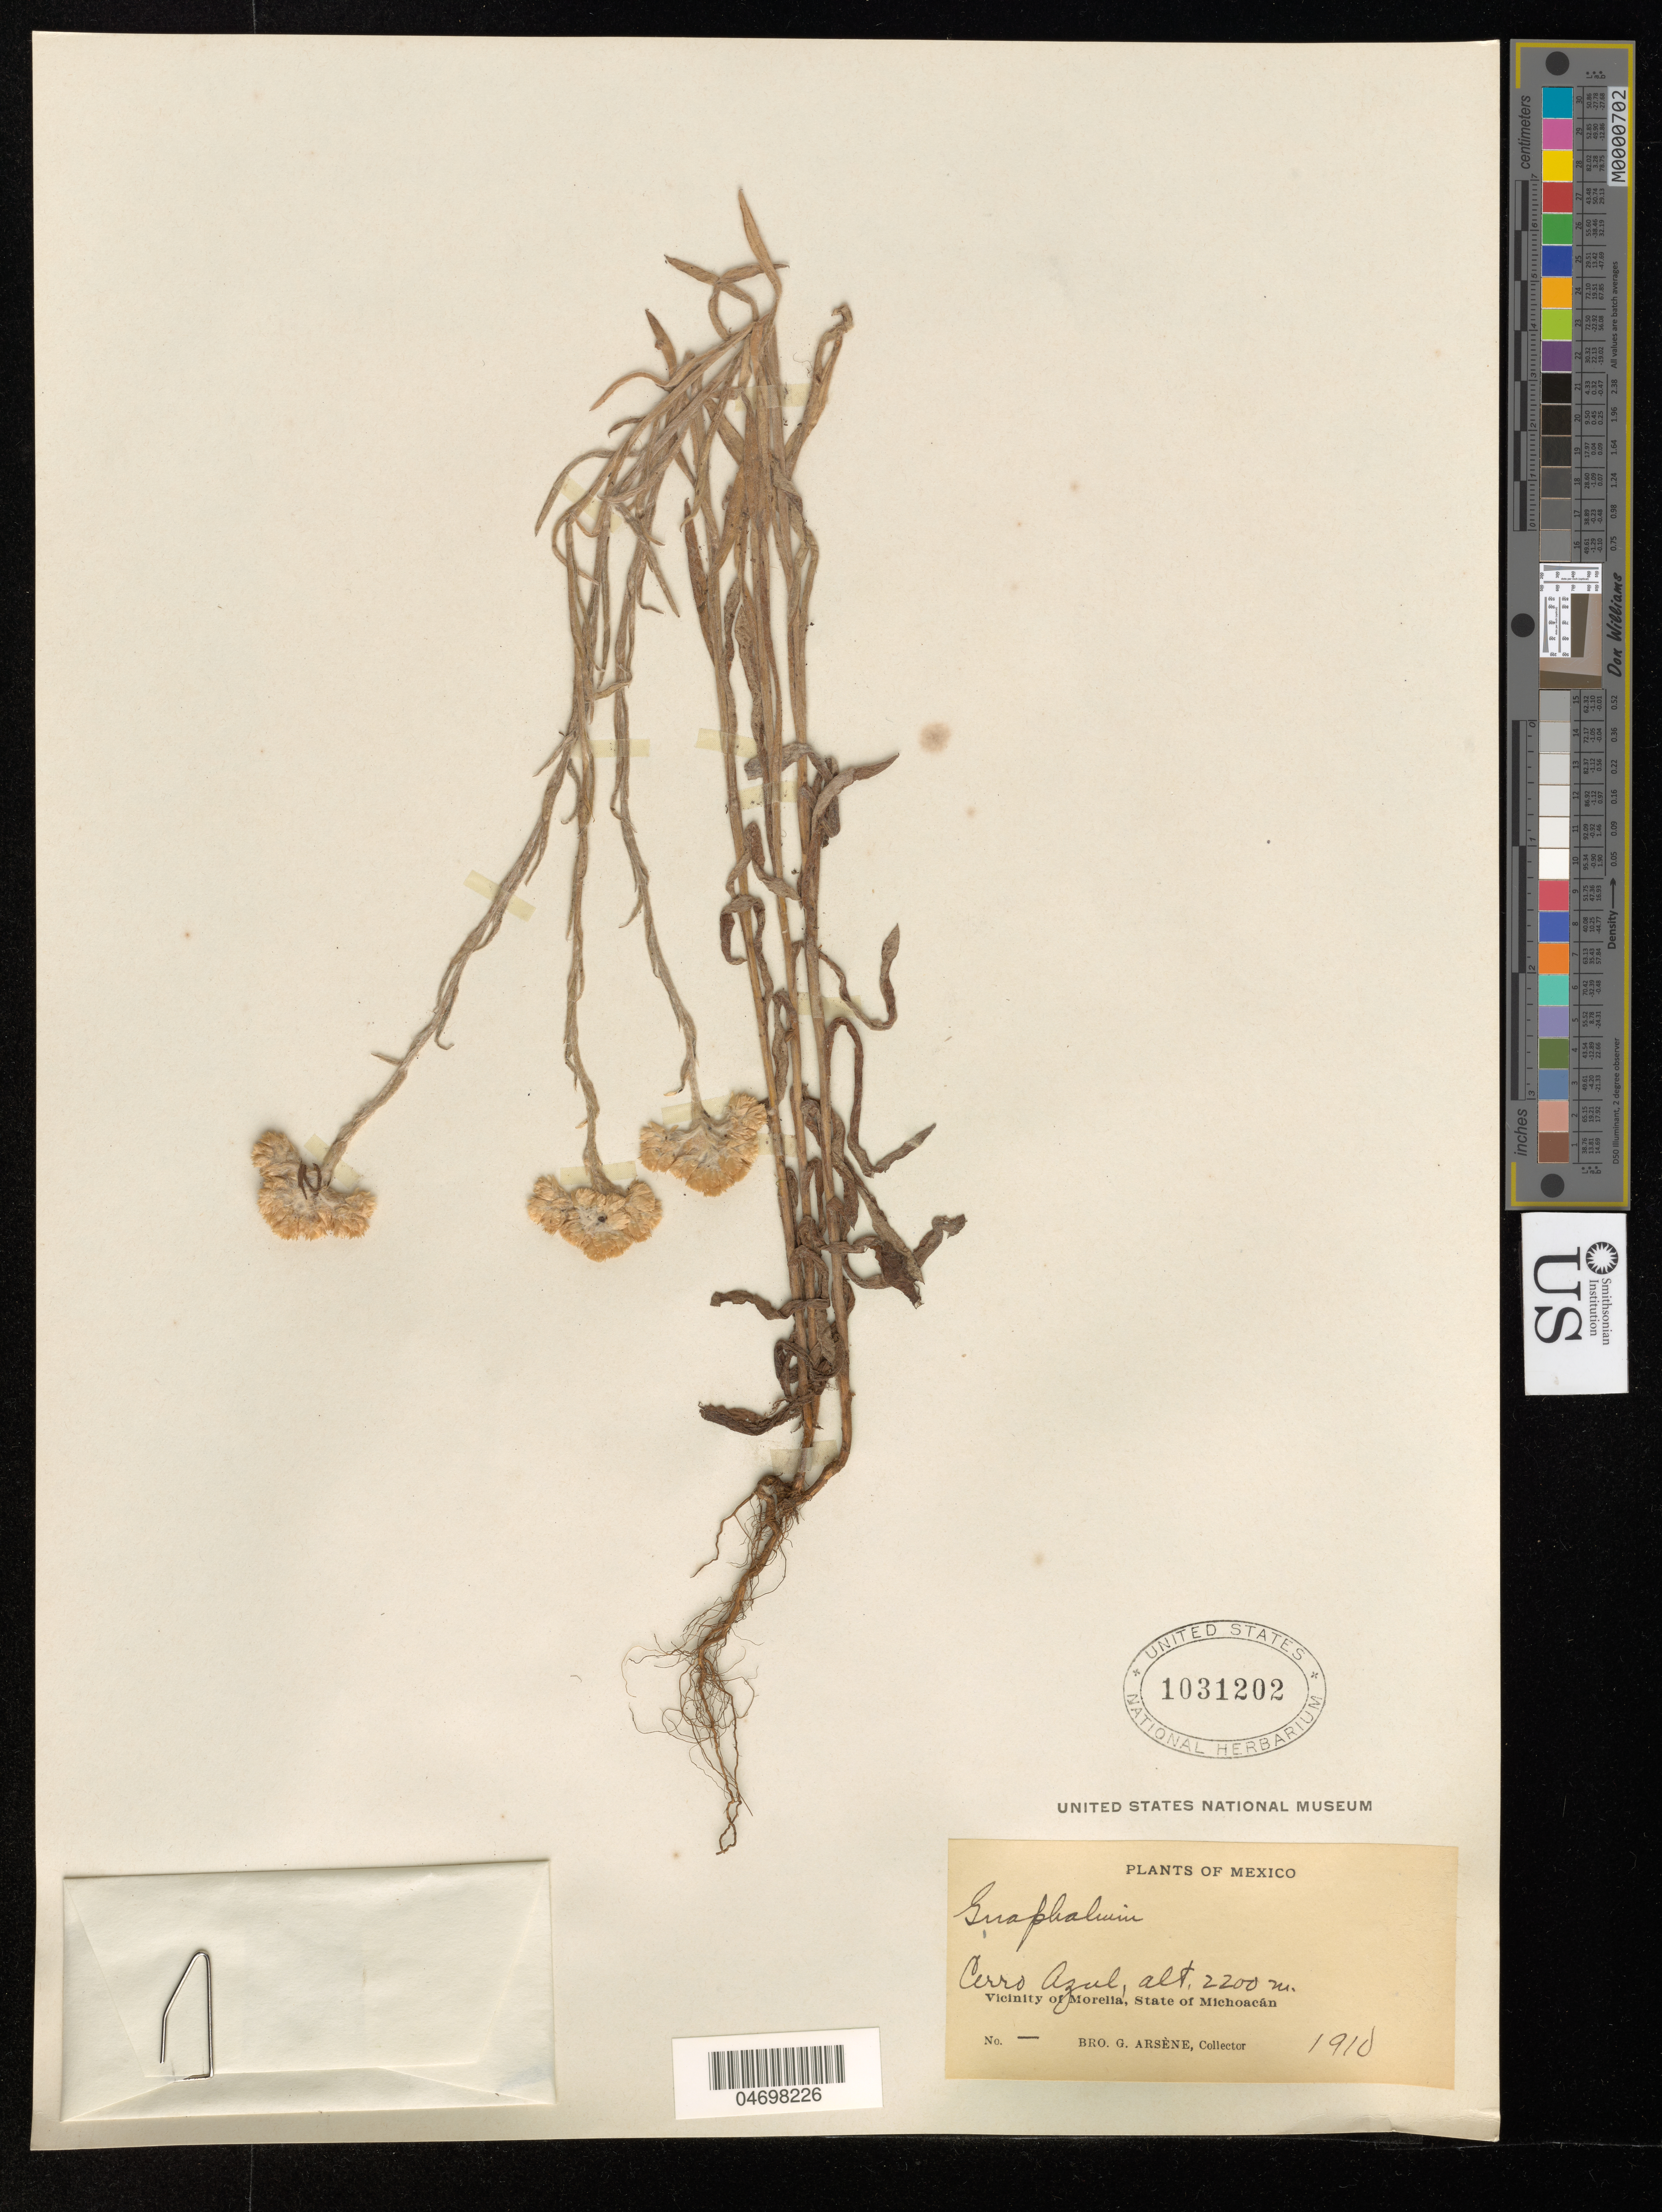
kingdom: Plantae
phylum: Tracheophyta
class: Magnoliopsida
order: Asterales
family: Asteraceae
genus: Gnaphalium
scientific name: Gnaphalium sp.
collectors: Bro. G. Arsène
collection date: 1910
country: Mexico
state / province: Michoacán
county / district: Morelia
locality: Cerro Azul.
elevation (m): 2200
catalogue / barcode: US 1031202